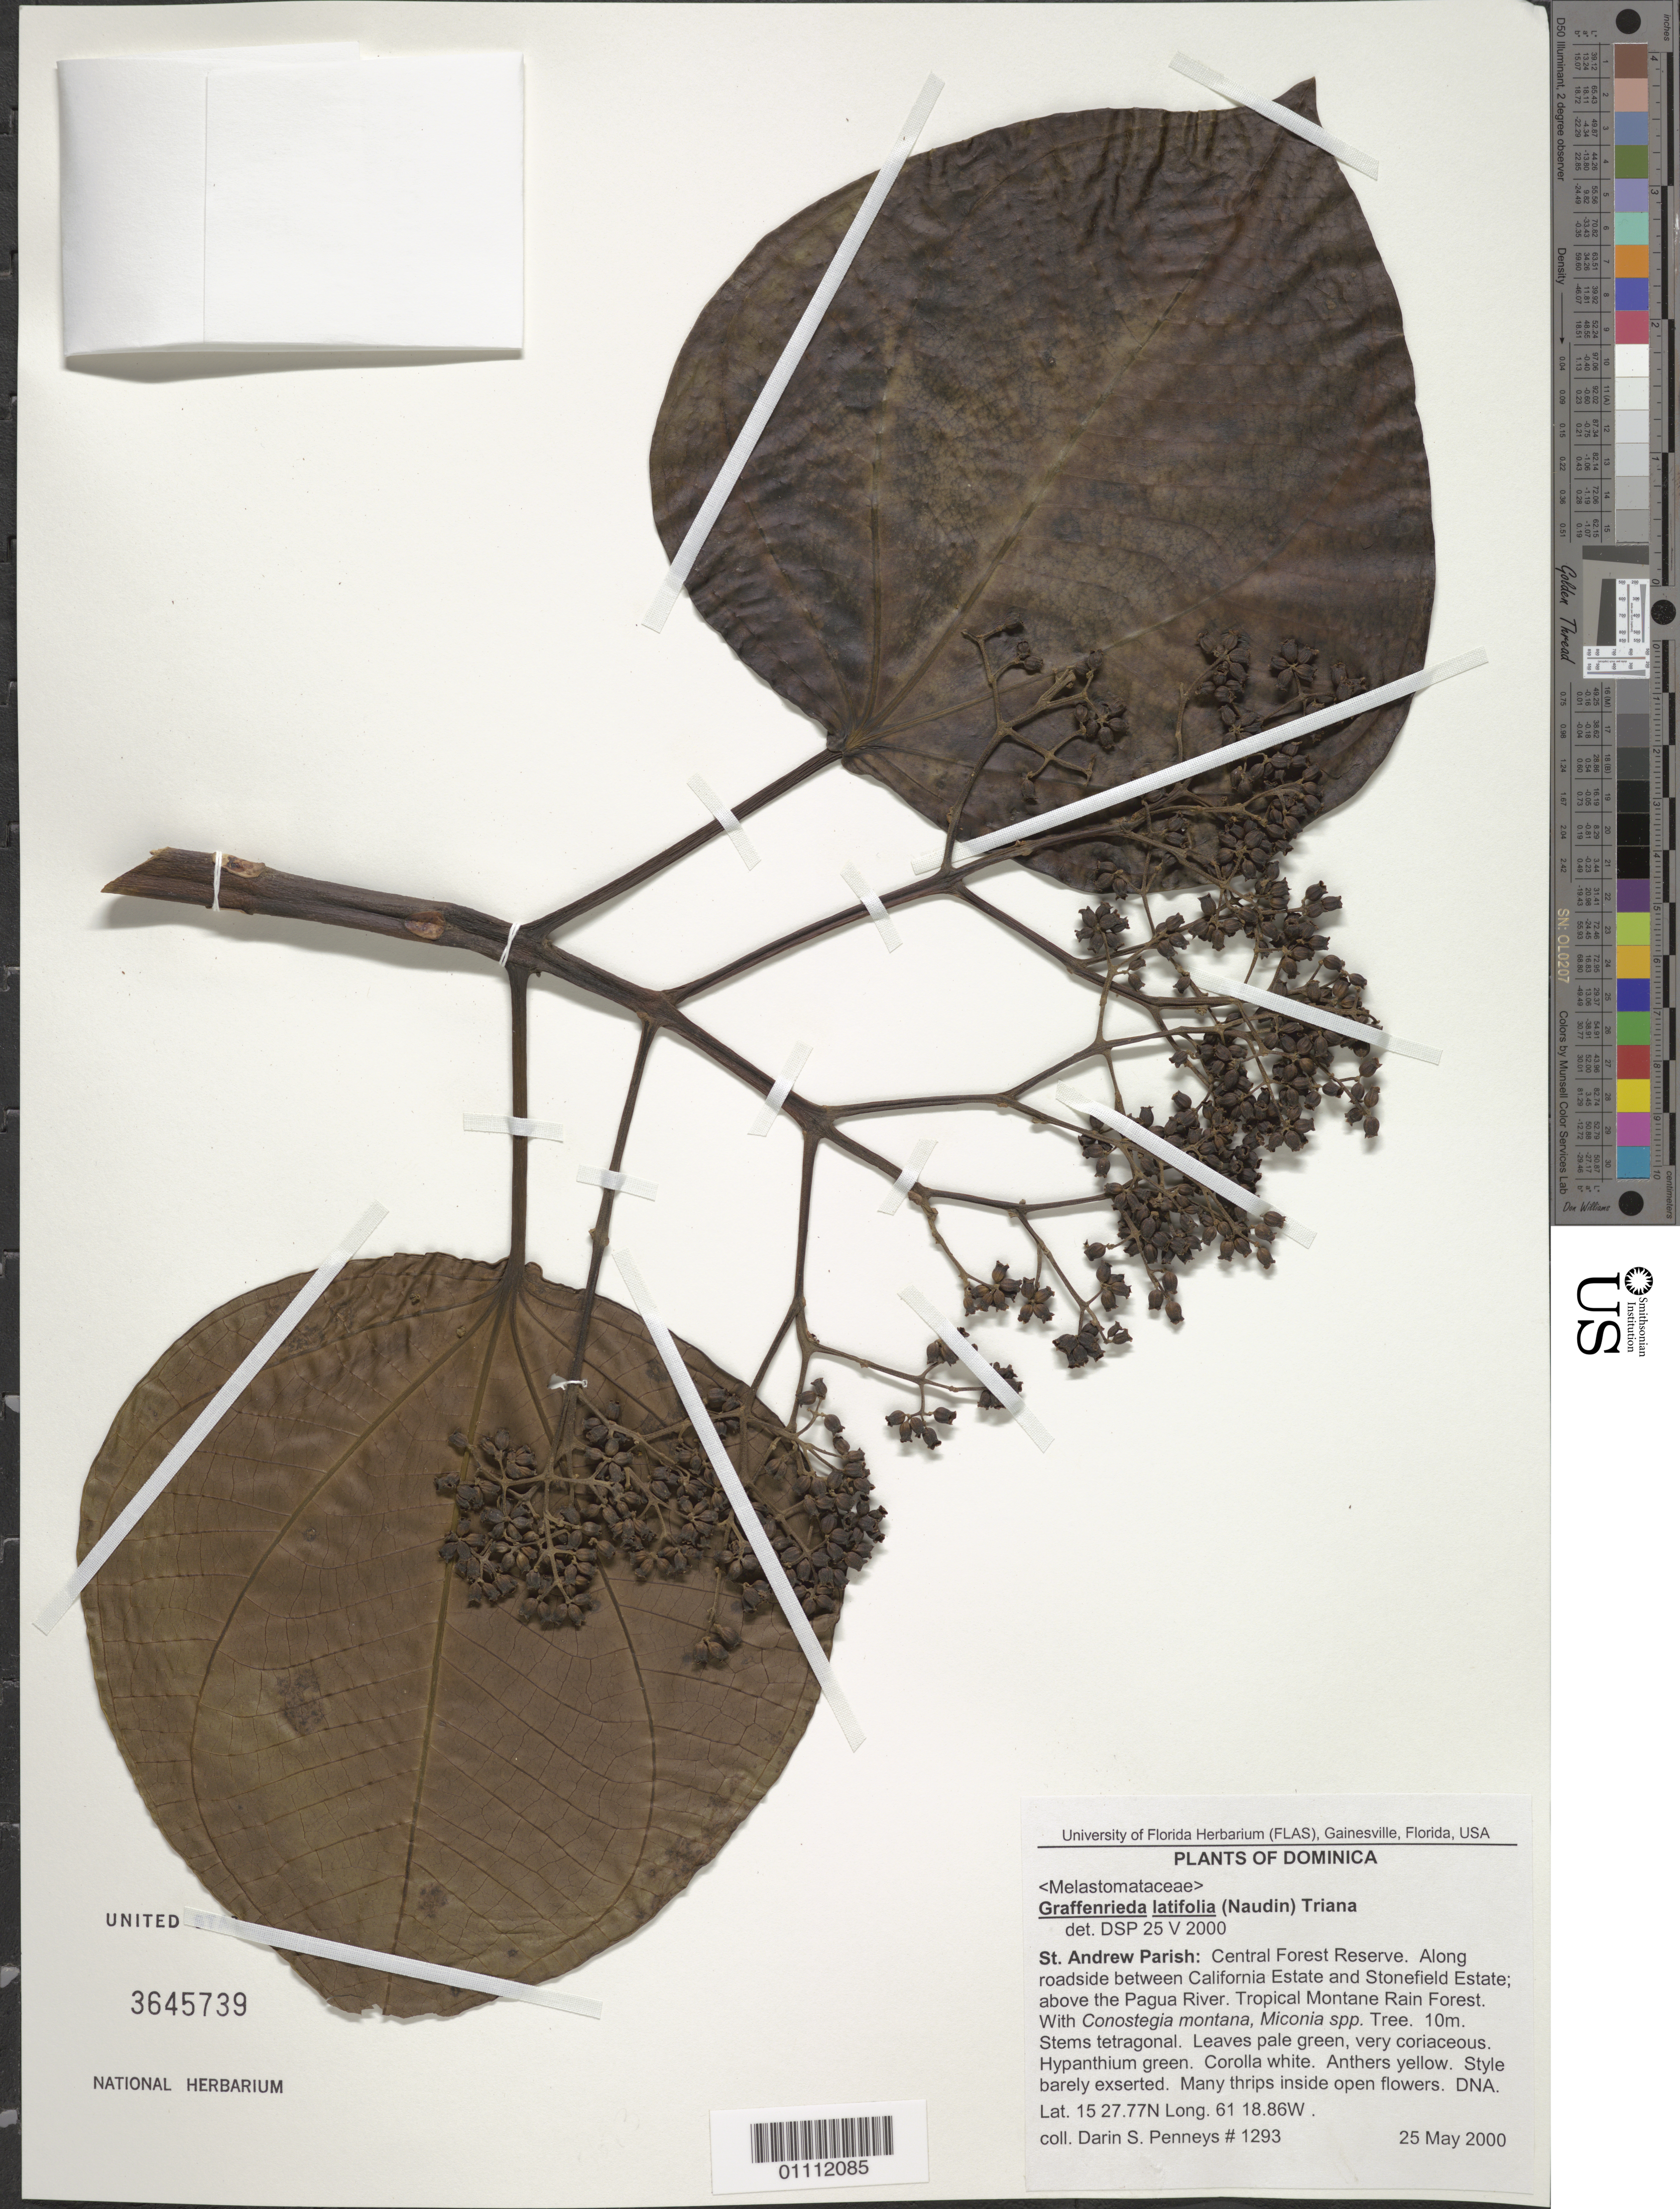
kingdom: Plantae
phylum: Tracheophyta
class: Magnoliopsida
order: Myrtales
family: Melastomataceae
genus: Graffenrieda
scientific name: Graffenrieda latifolia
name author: (Naudin) Triana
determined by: Pennys, D. S.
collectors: D. S. Penneys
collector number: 1293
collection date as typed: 25 May 2000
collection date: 2000-05-25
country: Dominica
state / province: St. Andrew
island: Dominica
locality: Central Forest Reserve, roadside between California Estate and Stonefield Estate, above the Pagua River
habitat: Tropical montane rain forest; with Conostegia montana, Miconia spp.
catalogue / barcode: US 3645739